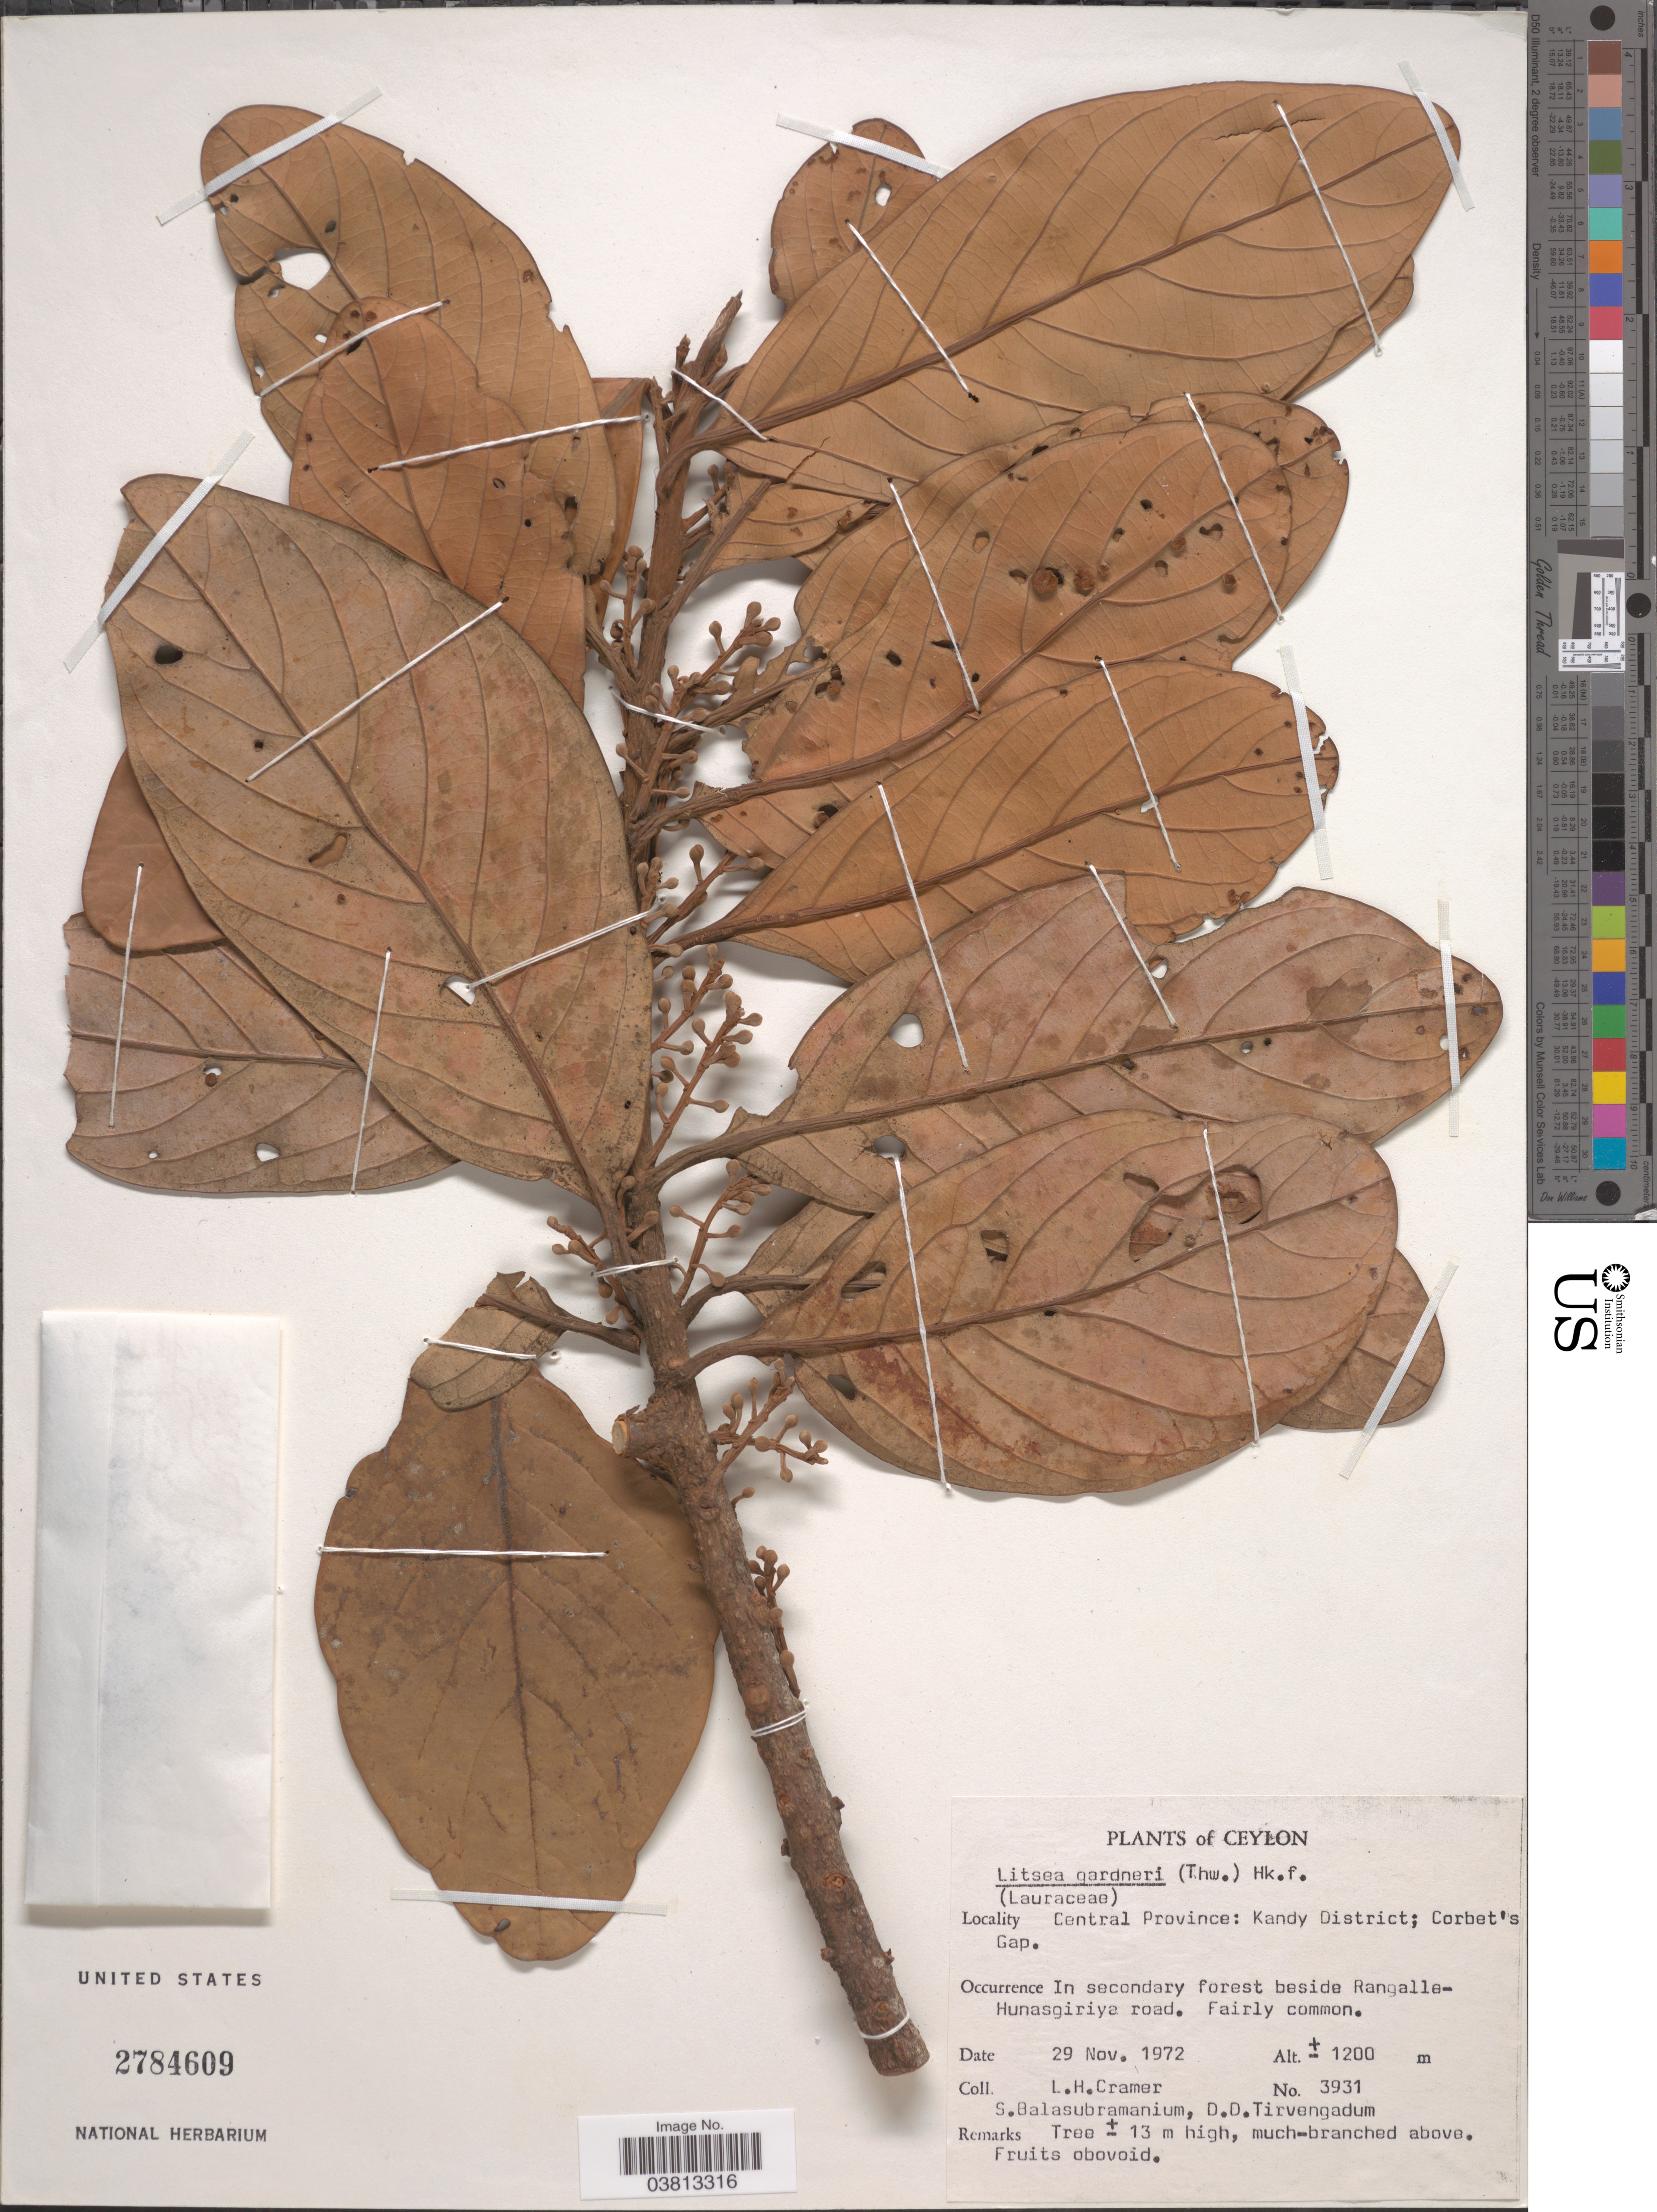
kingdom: Plantae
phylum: Tracheophyta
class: Magnoliopsida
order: Laurales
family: Lauraceae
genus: Litsea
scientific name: Litsea gardneri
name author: Meisn.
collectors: L. H. Cramer, S. Balasubramanium & D. Tirvengadum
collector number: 3931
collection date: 1972-11-29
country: Sri Lanka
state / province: Central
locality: Ceylon. Kandy District; Corbet's Gap. In secondary forest beside Rangalle-Hunasgiriya road.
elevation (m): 1200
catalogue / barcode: US 2784609